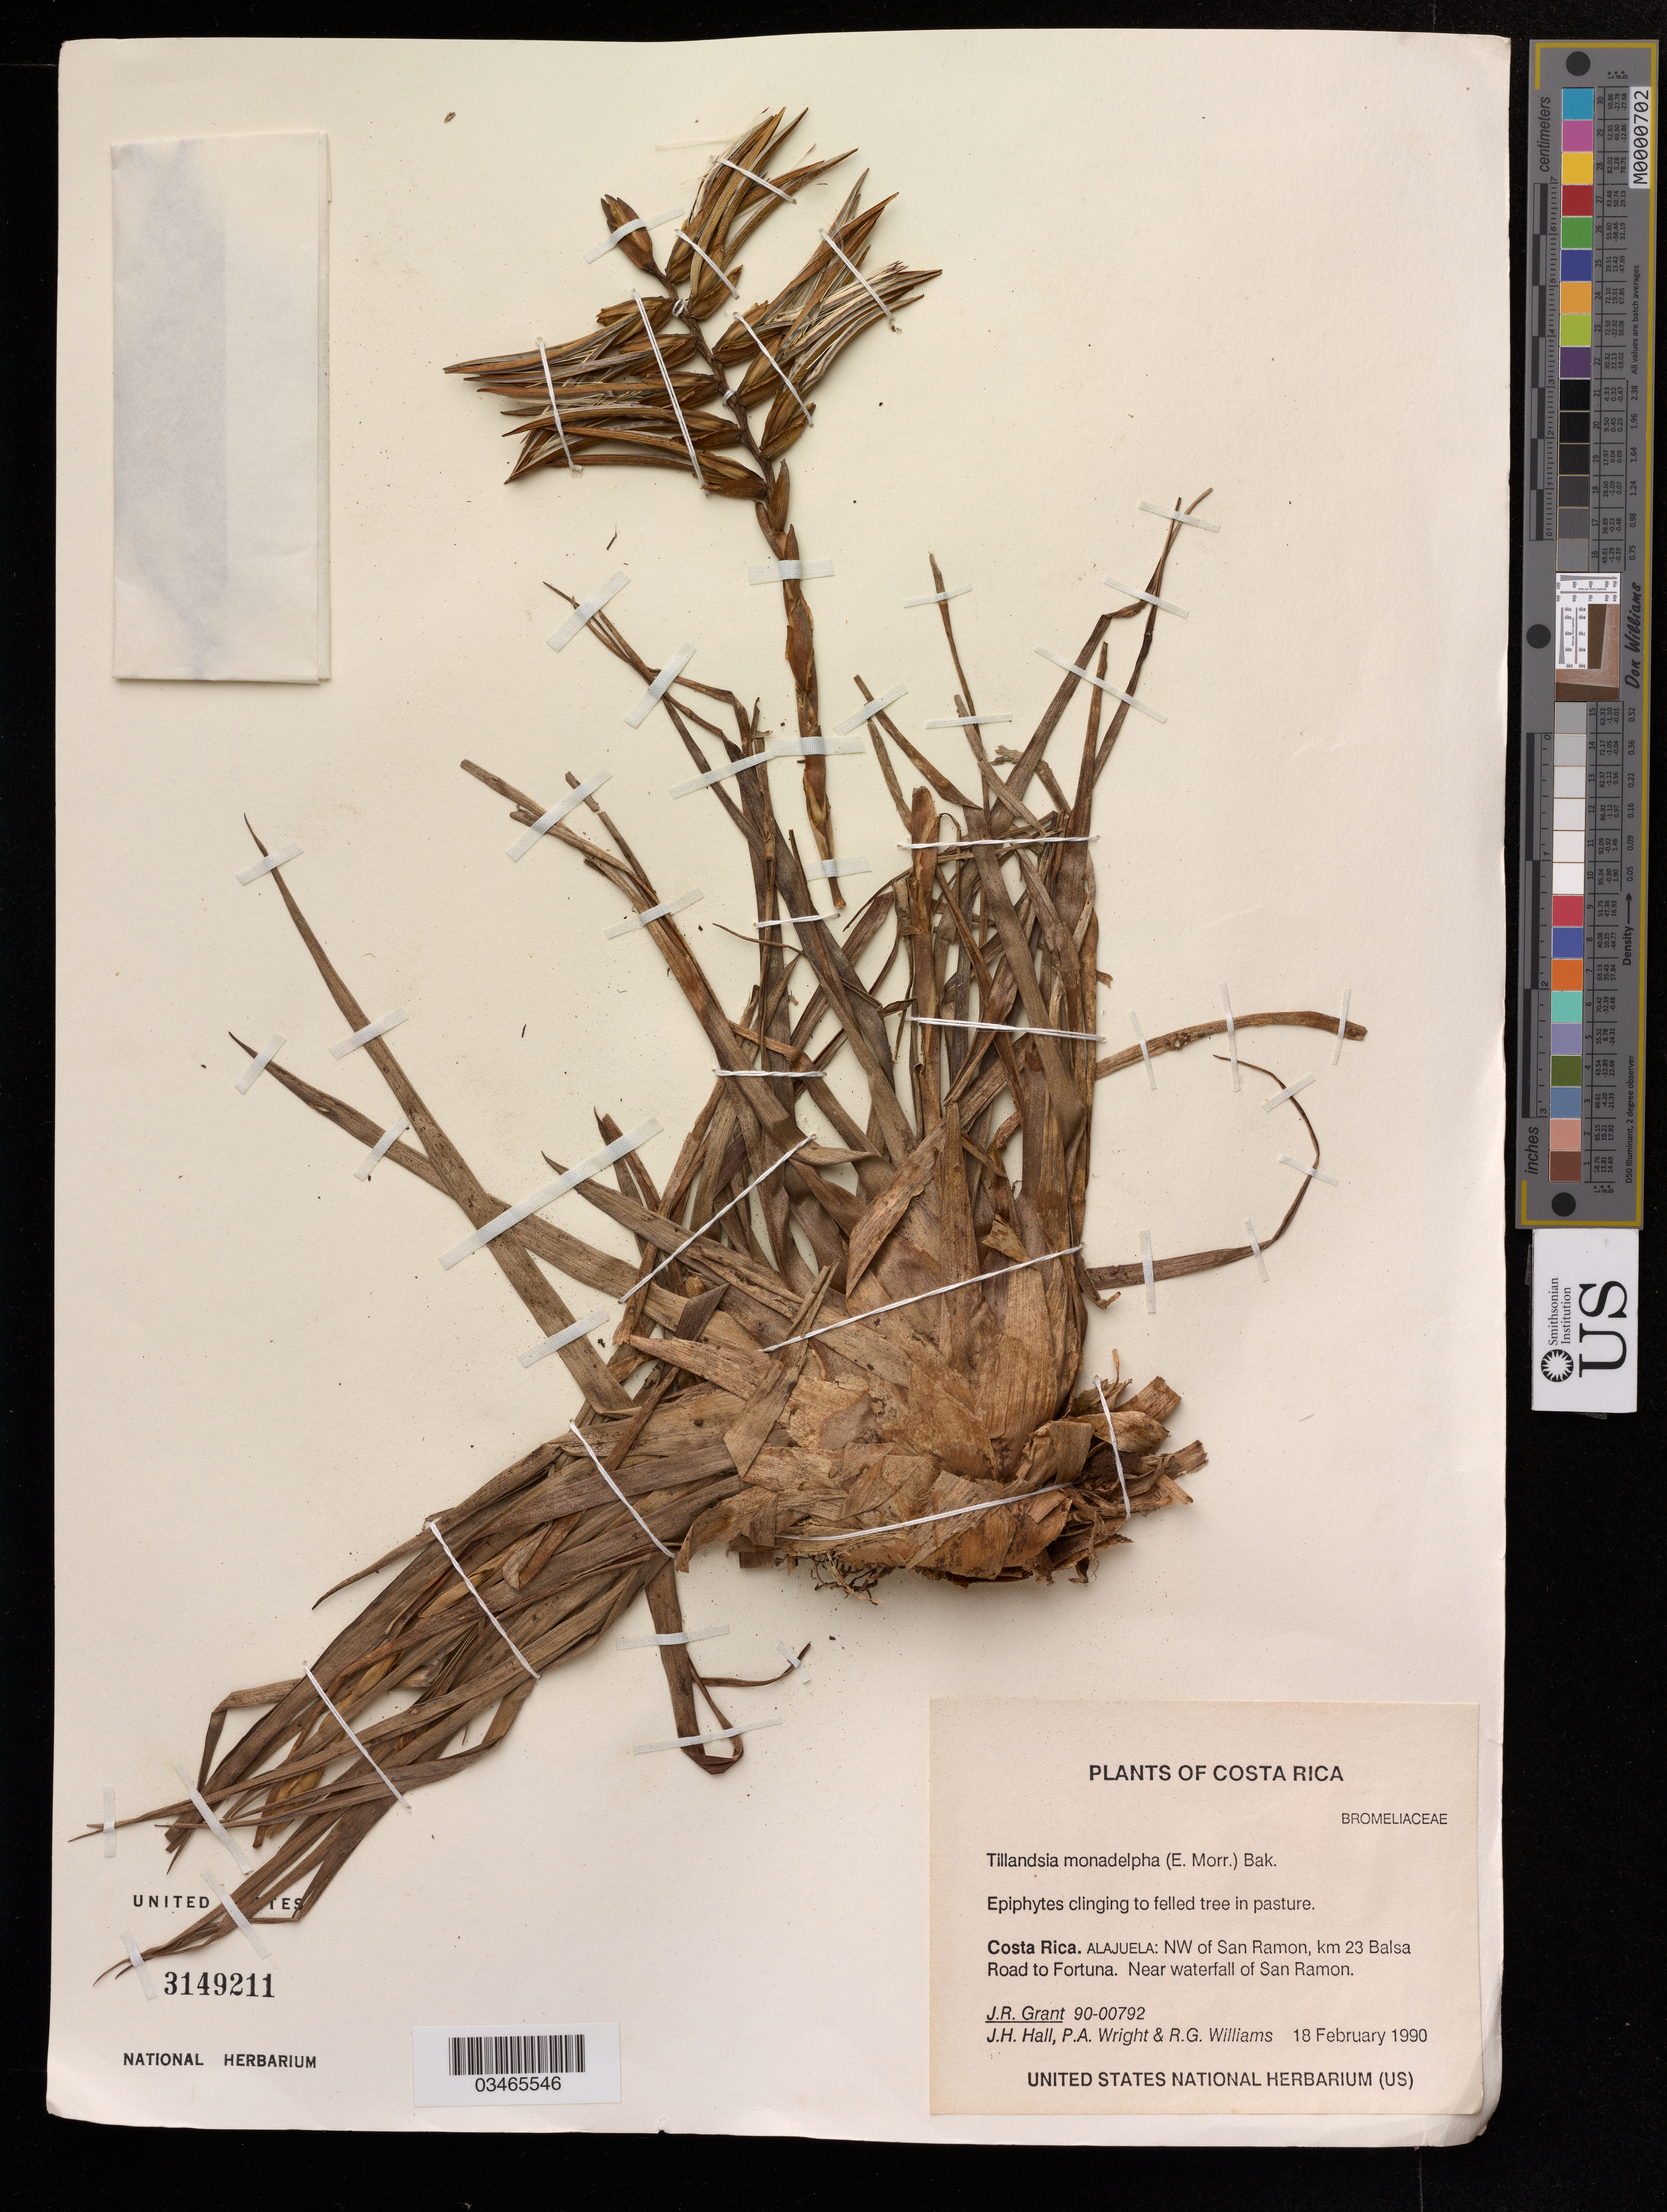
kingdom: Plantae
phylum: Tracheophyta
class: Liliopsida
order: Poales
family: Bromeliaceae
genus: Tillandsia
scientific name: Tillandsia monadelpha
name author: (É. Morren) Baker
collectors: J. R. Grant, J. Hall, P. A. Wright & R. G. Williams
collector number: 90-00792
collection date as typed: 18 Feb 1990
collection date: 1990-02-18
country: Costa Rica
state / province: Alajuela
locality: NW of San Ramon, km 23 Balsa road to Fortuna, near waterfall of San Ramon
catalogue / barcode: US 3149211